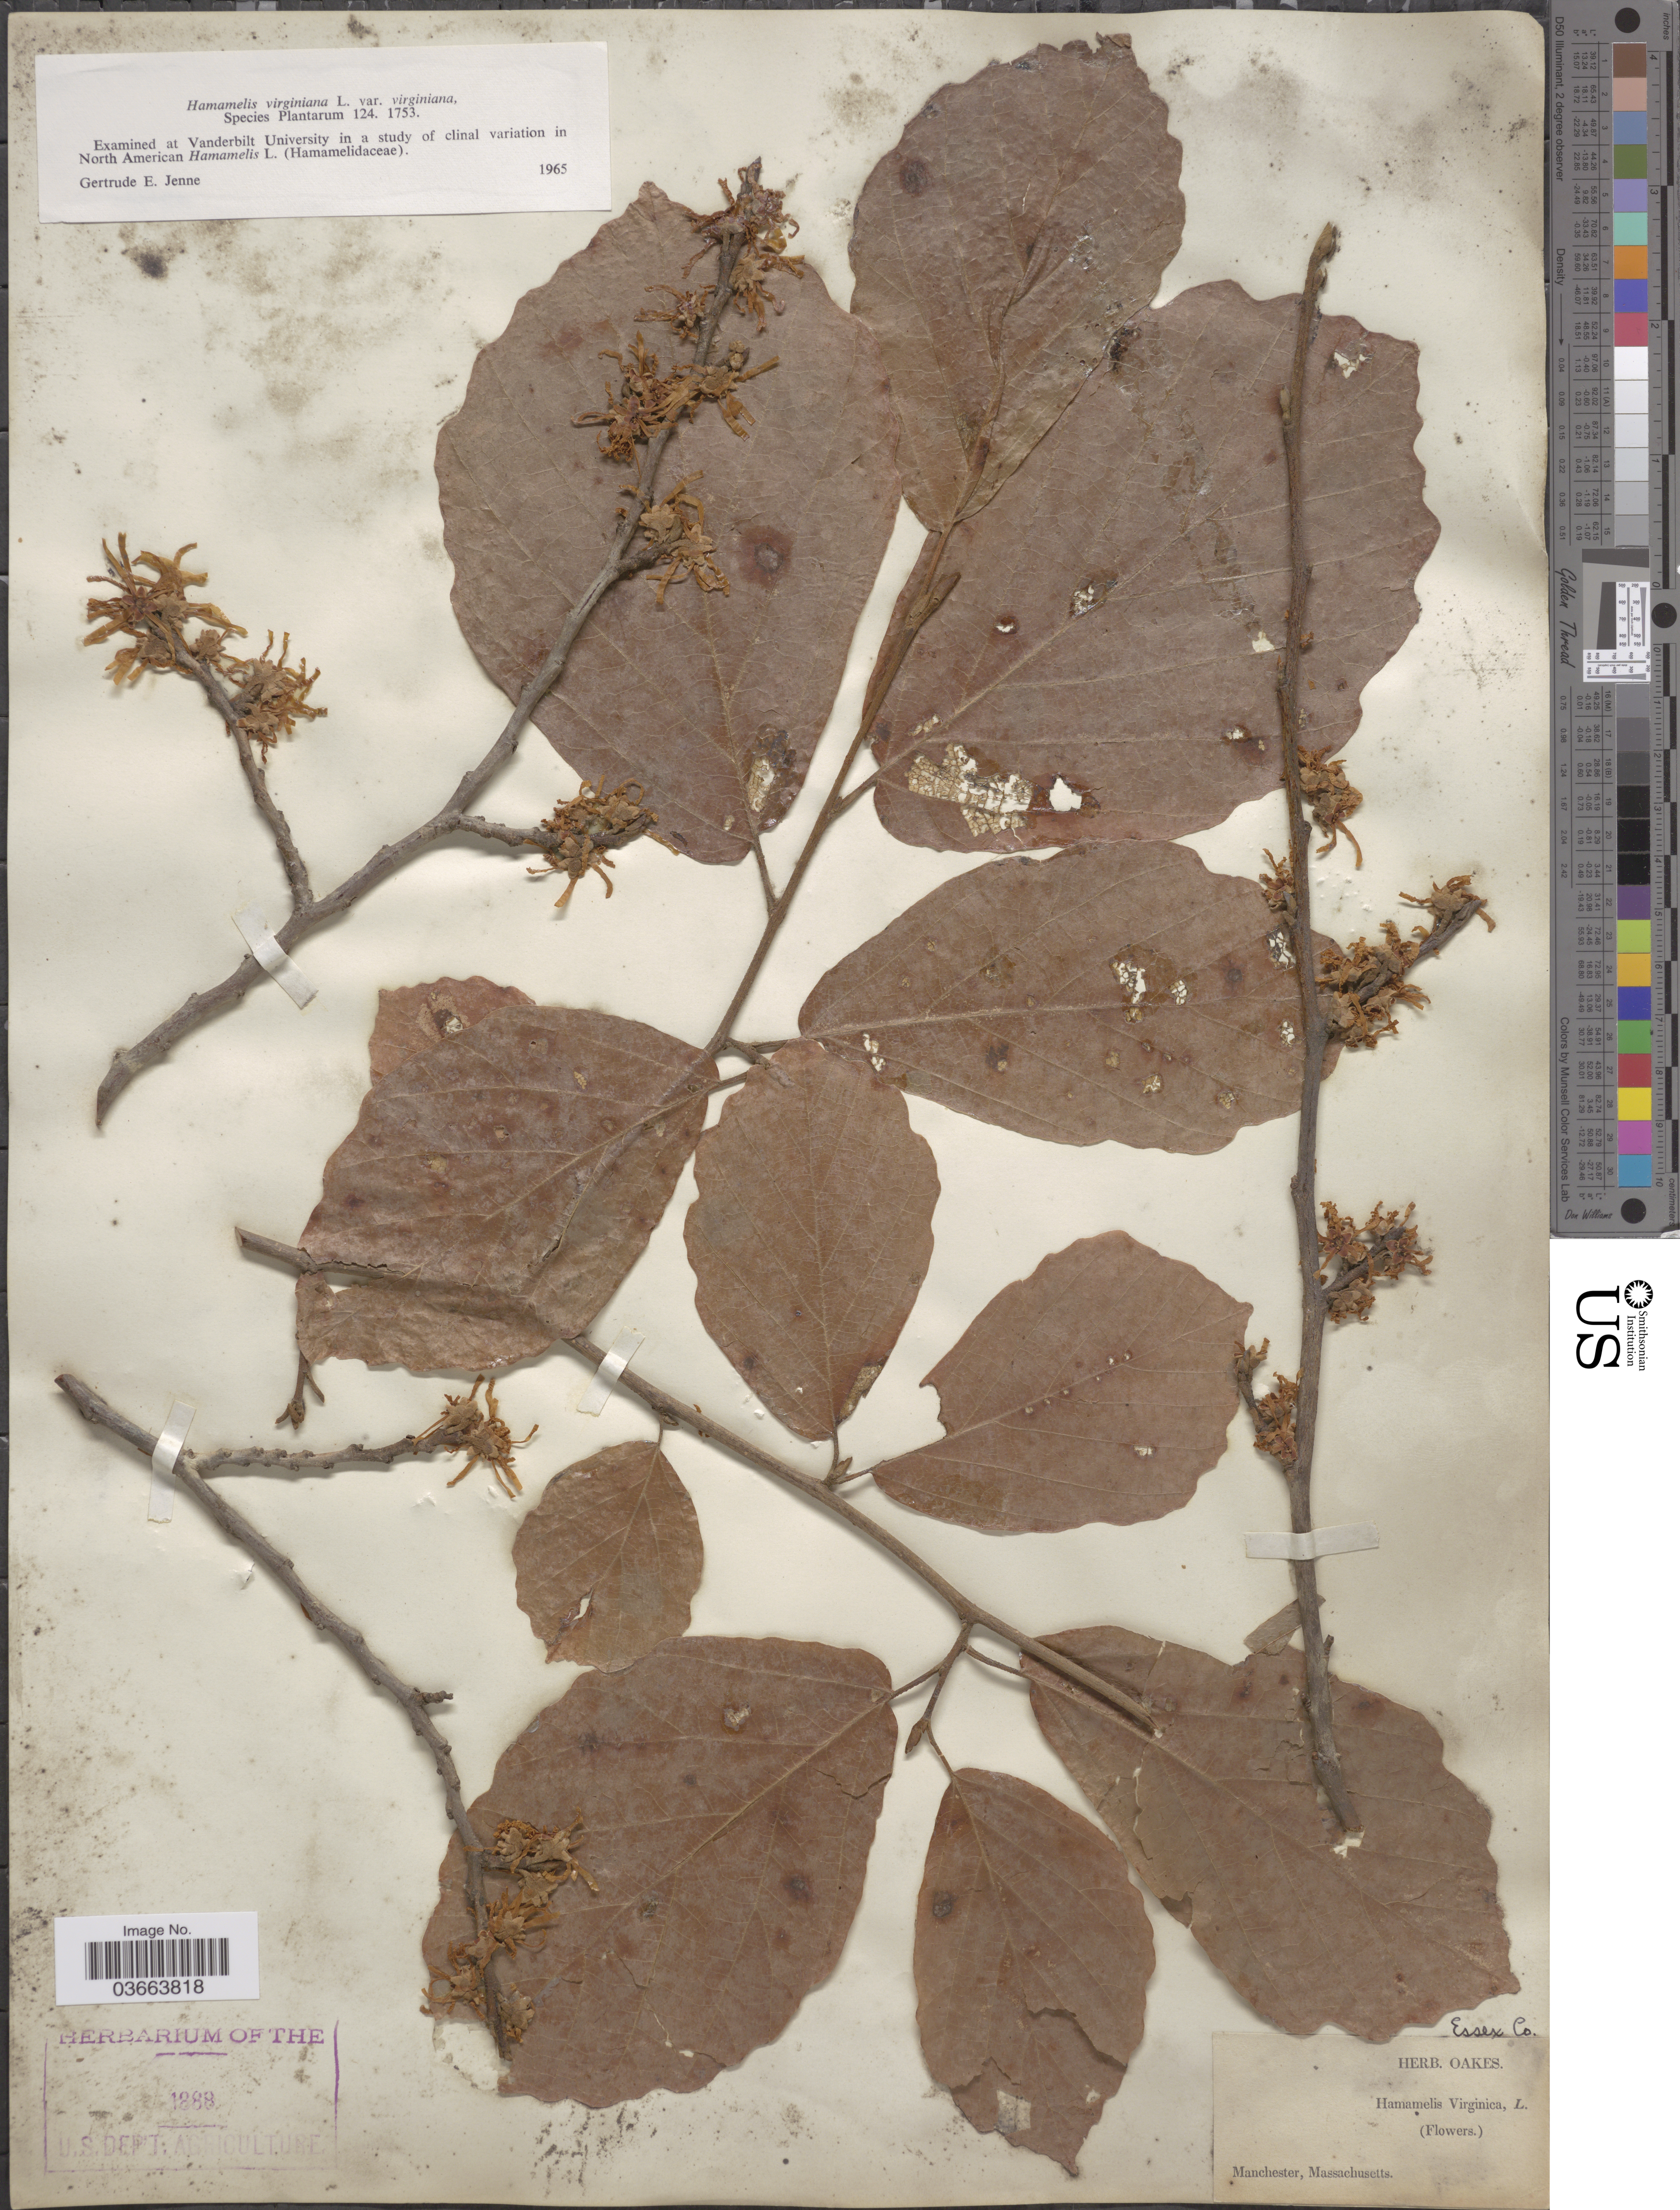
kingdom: Plantae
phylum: Tracheophyta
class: Magnoliopsida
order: Saxifragales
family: Hamamelidaceae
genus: Hamamelis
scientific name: Hamamelis virginiana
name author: L.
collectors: ex herb. Oakes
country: United States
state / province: Massachusetts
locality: Manchester. Essex Co.